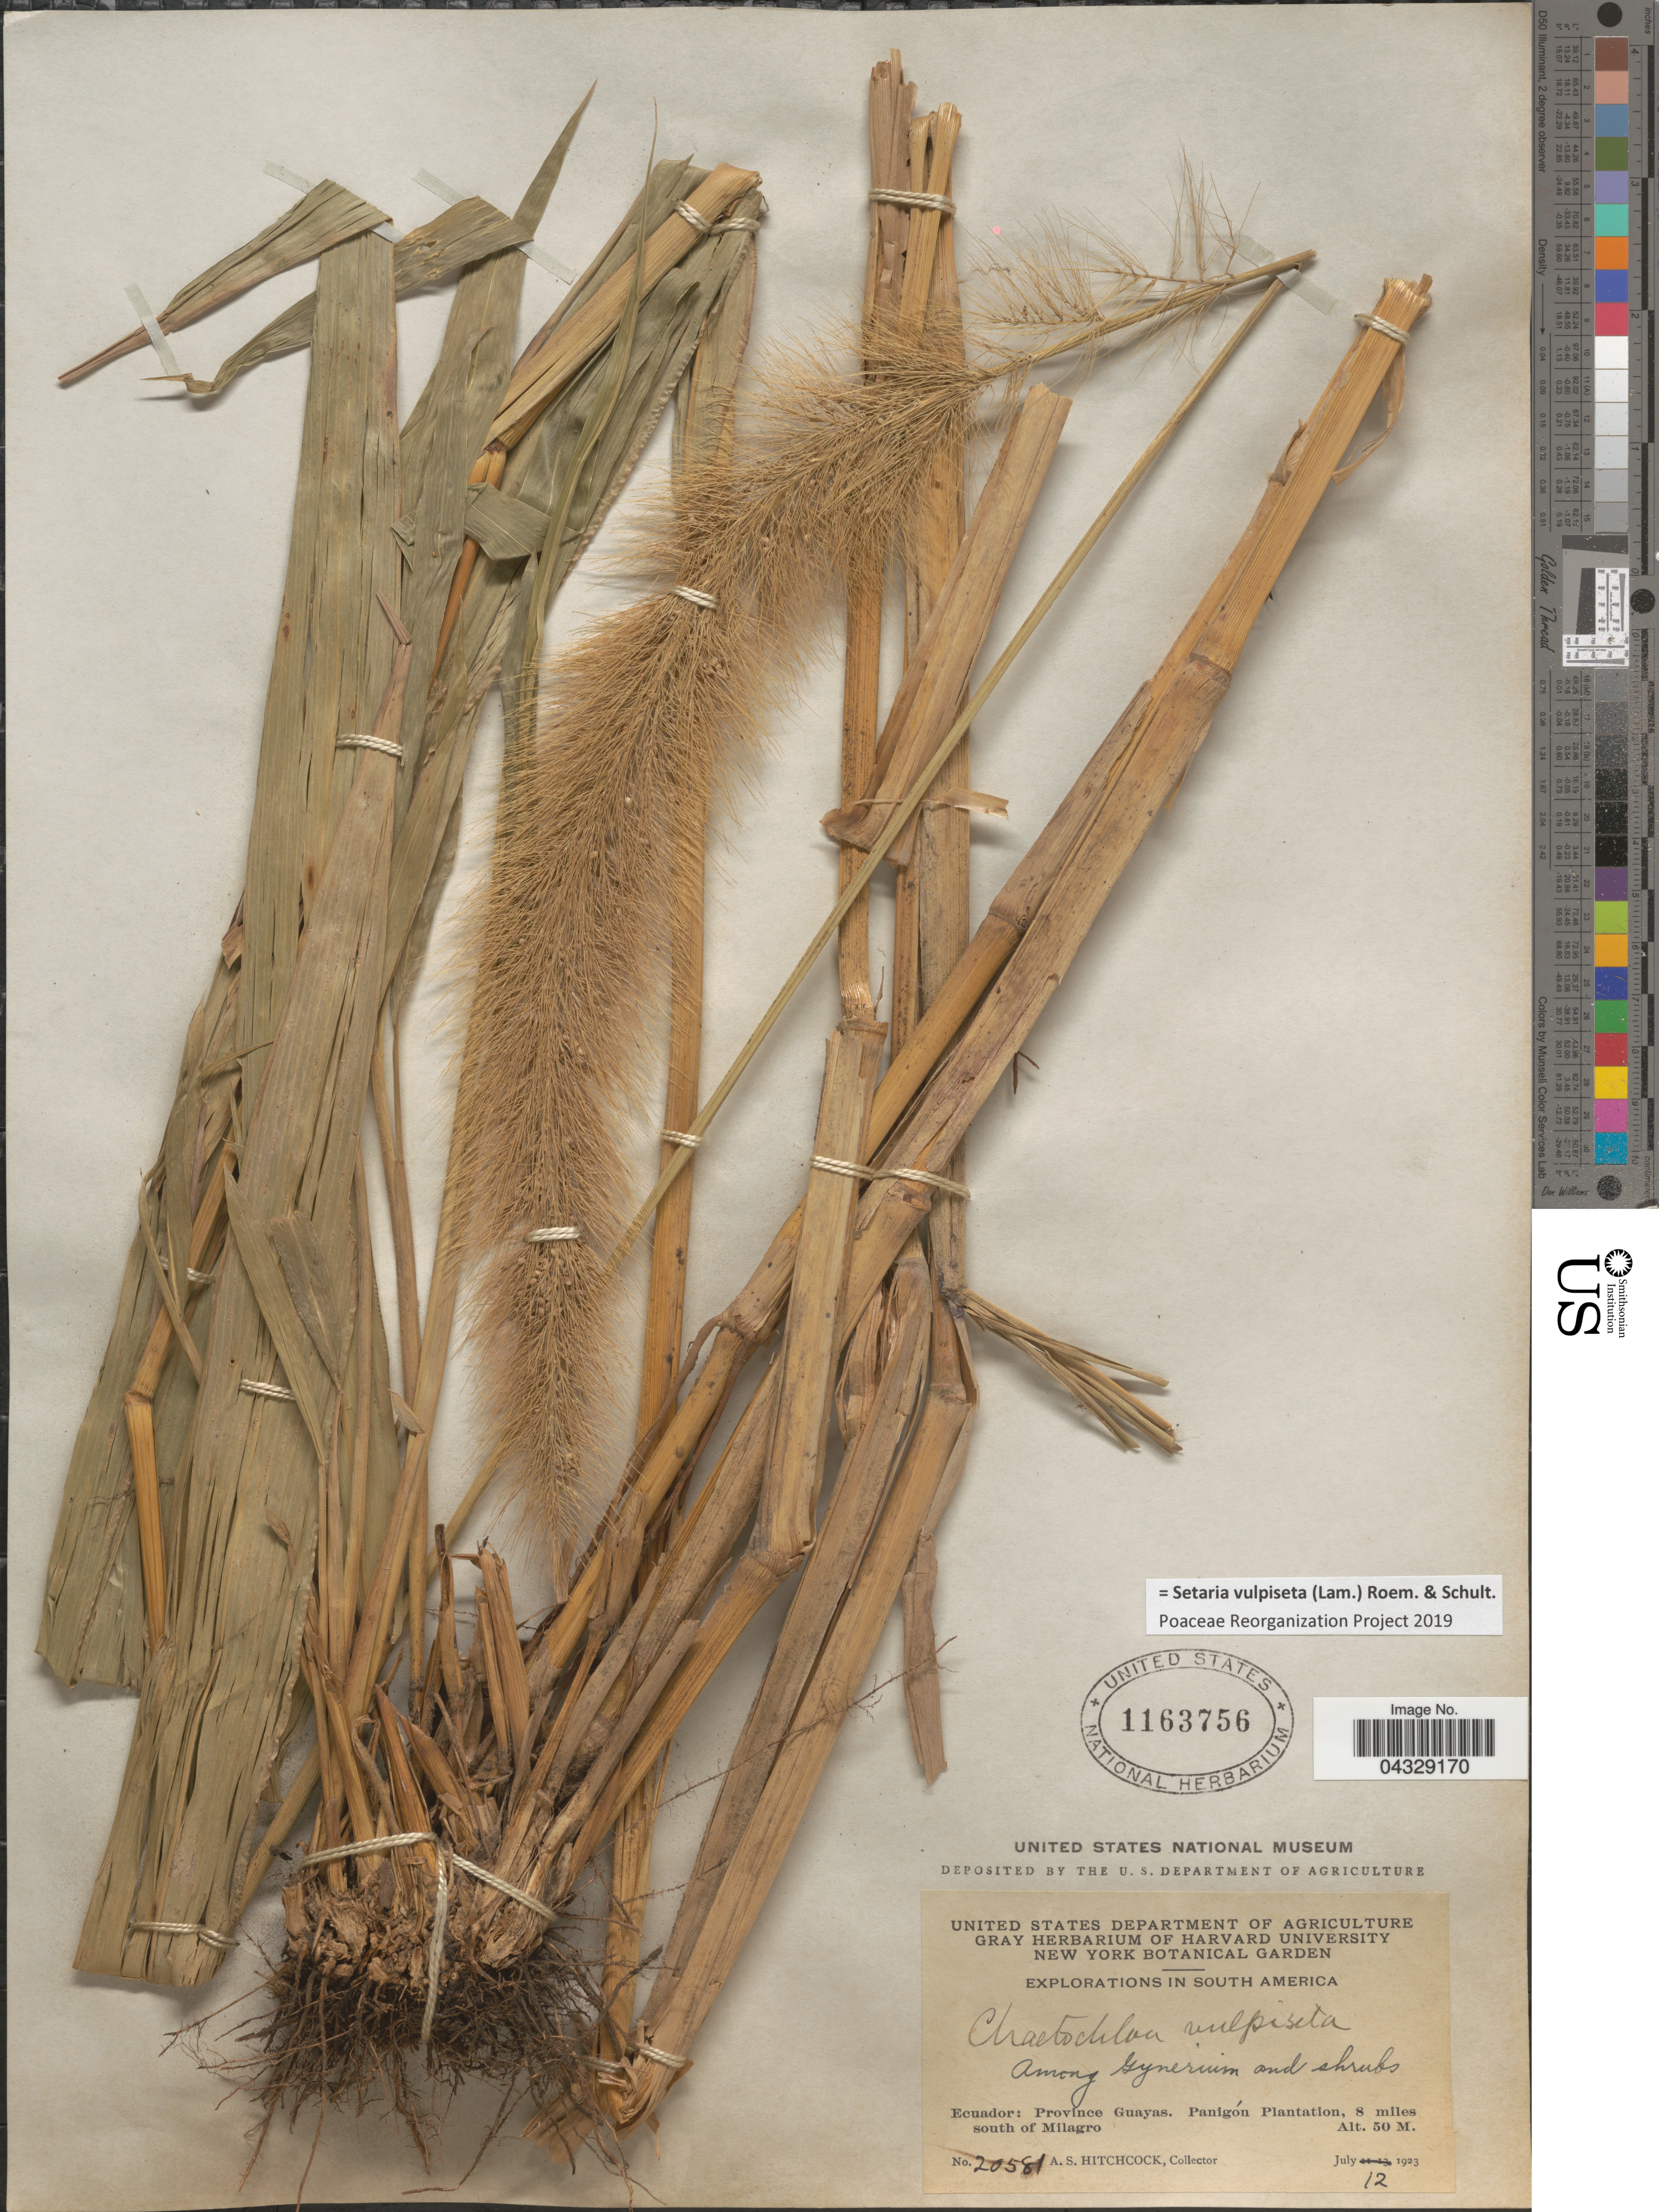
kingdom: Plantae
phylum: Tracheophyta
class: Liliopsida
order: Poales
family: Poaceae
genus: Setaria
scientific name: Setaria vulpiseta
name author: (Lam.) Roem. & Schult.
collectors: A. S. Hitchcock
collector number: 20581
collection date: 1923-07-12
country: Ecuador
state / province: Guayas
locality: Explorations in South America. Panigón Plantation, 8 miles south of Milagro.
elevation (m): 50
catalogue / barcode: US 1163756